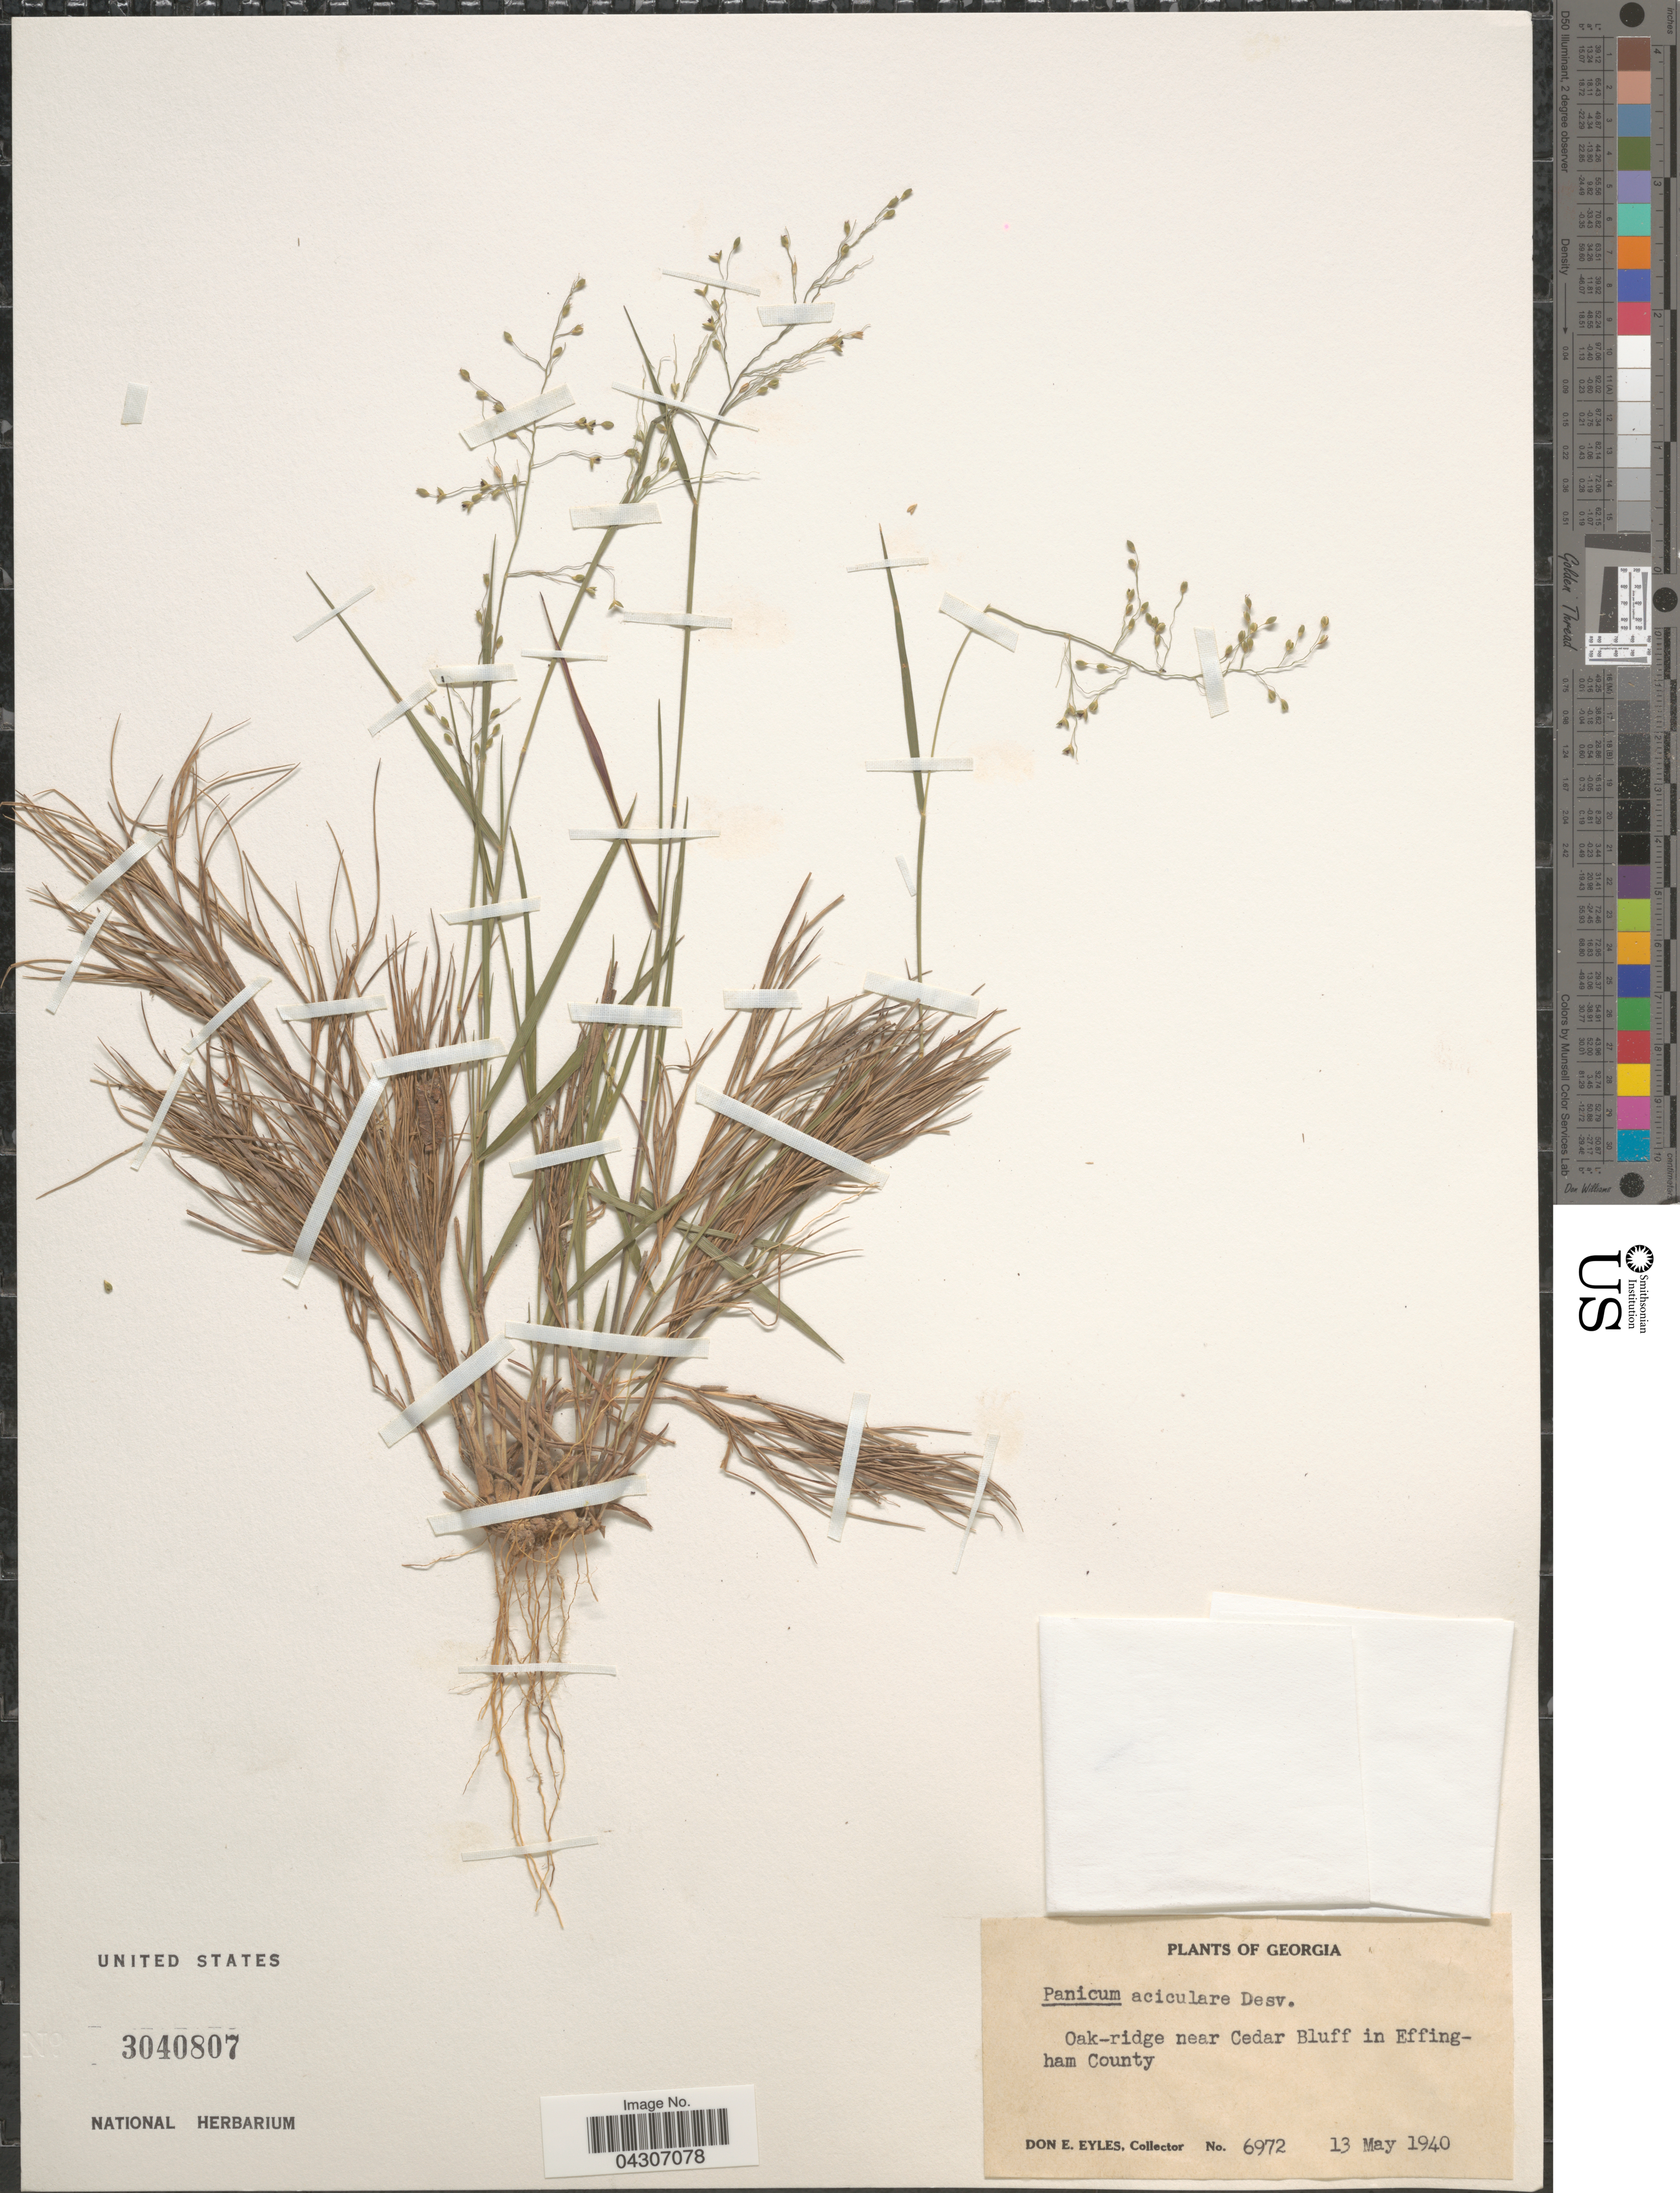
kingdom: Plantae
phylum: Tracheophyta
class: Liliopsida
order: Poales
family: Poaceae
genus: Dichanthelium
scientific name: Dichanthelium aciculare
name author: (Desv. ex Poir.) Gould & C.A. Clark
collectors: D. Eyles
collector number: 6972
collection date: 1940-05-13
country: United States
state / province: Georgia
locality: Oak-ridge near Cedar Bluff in Effingham County.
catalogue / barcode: US 3040807